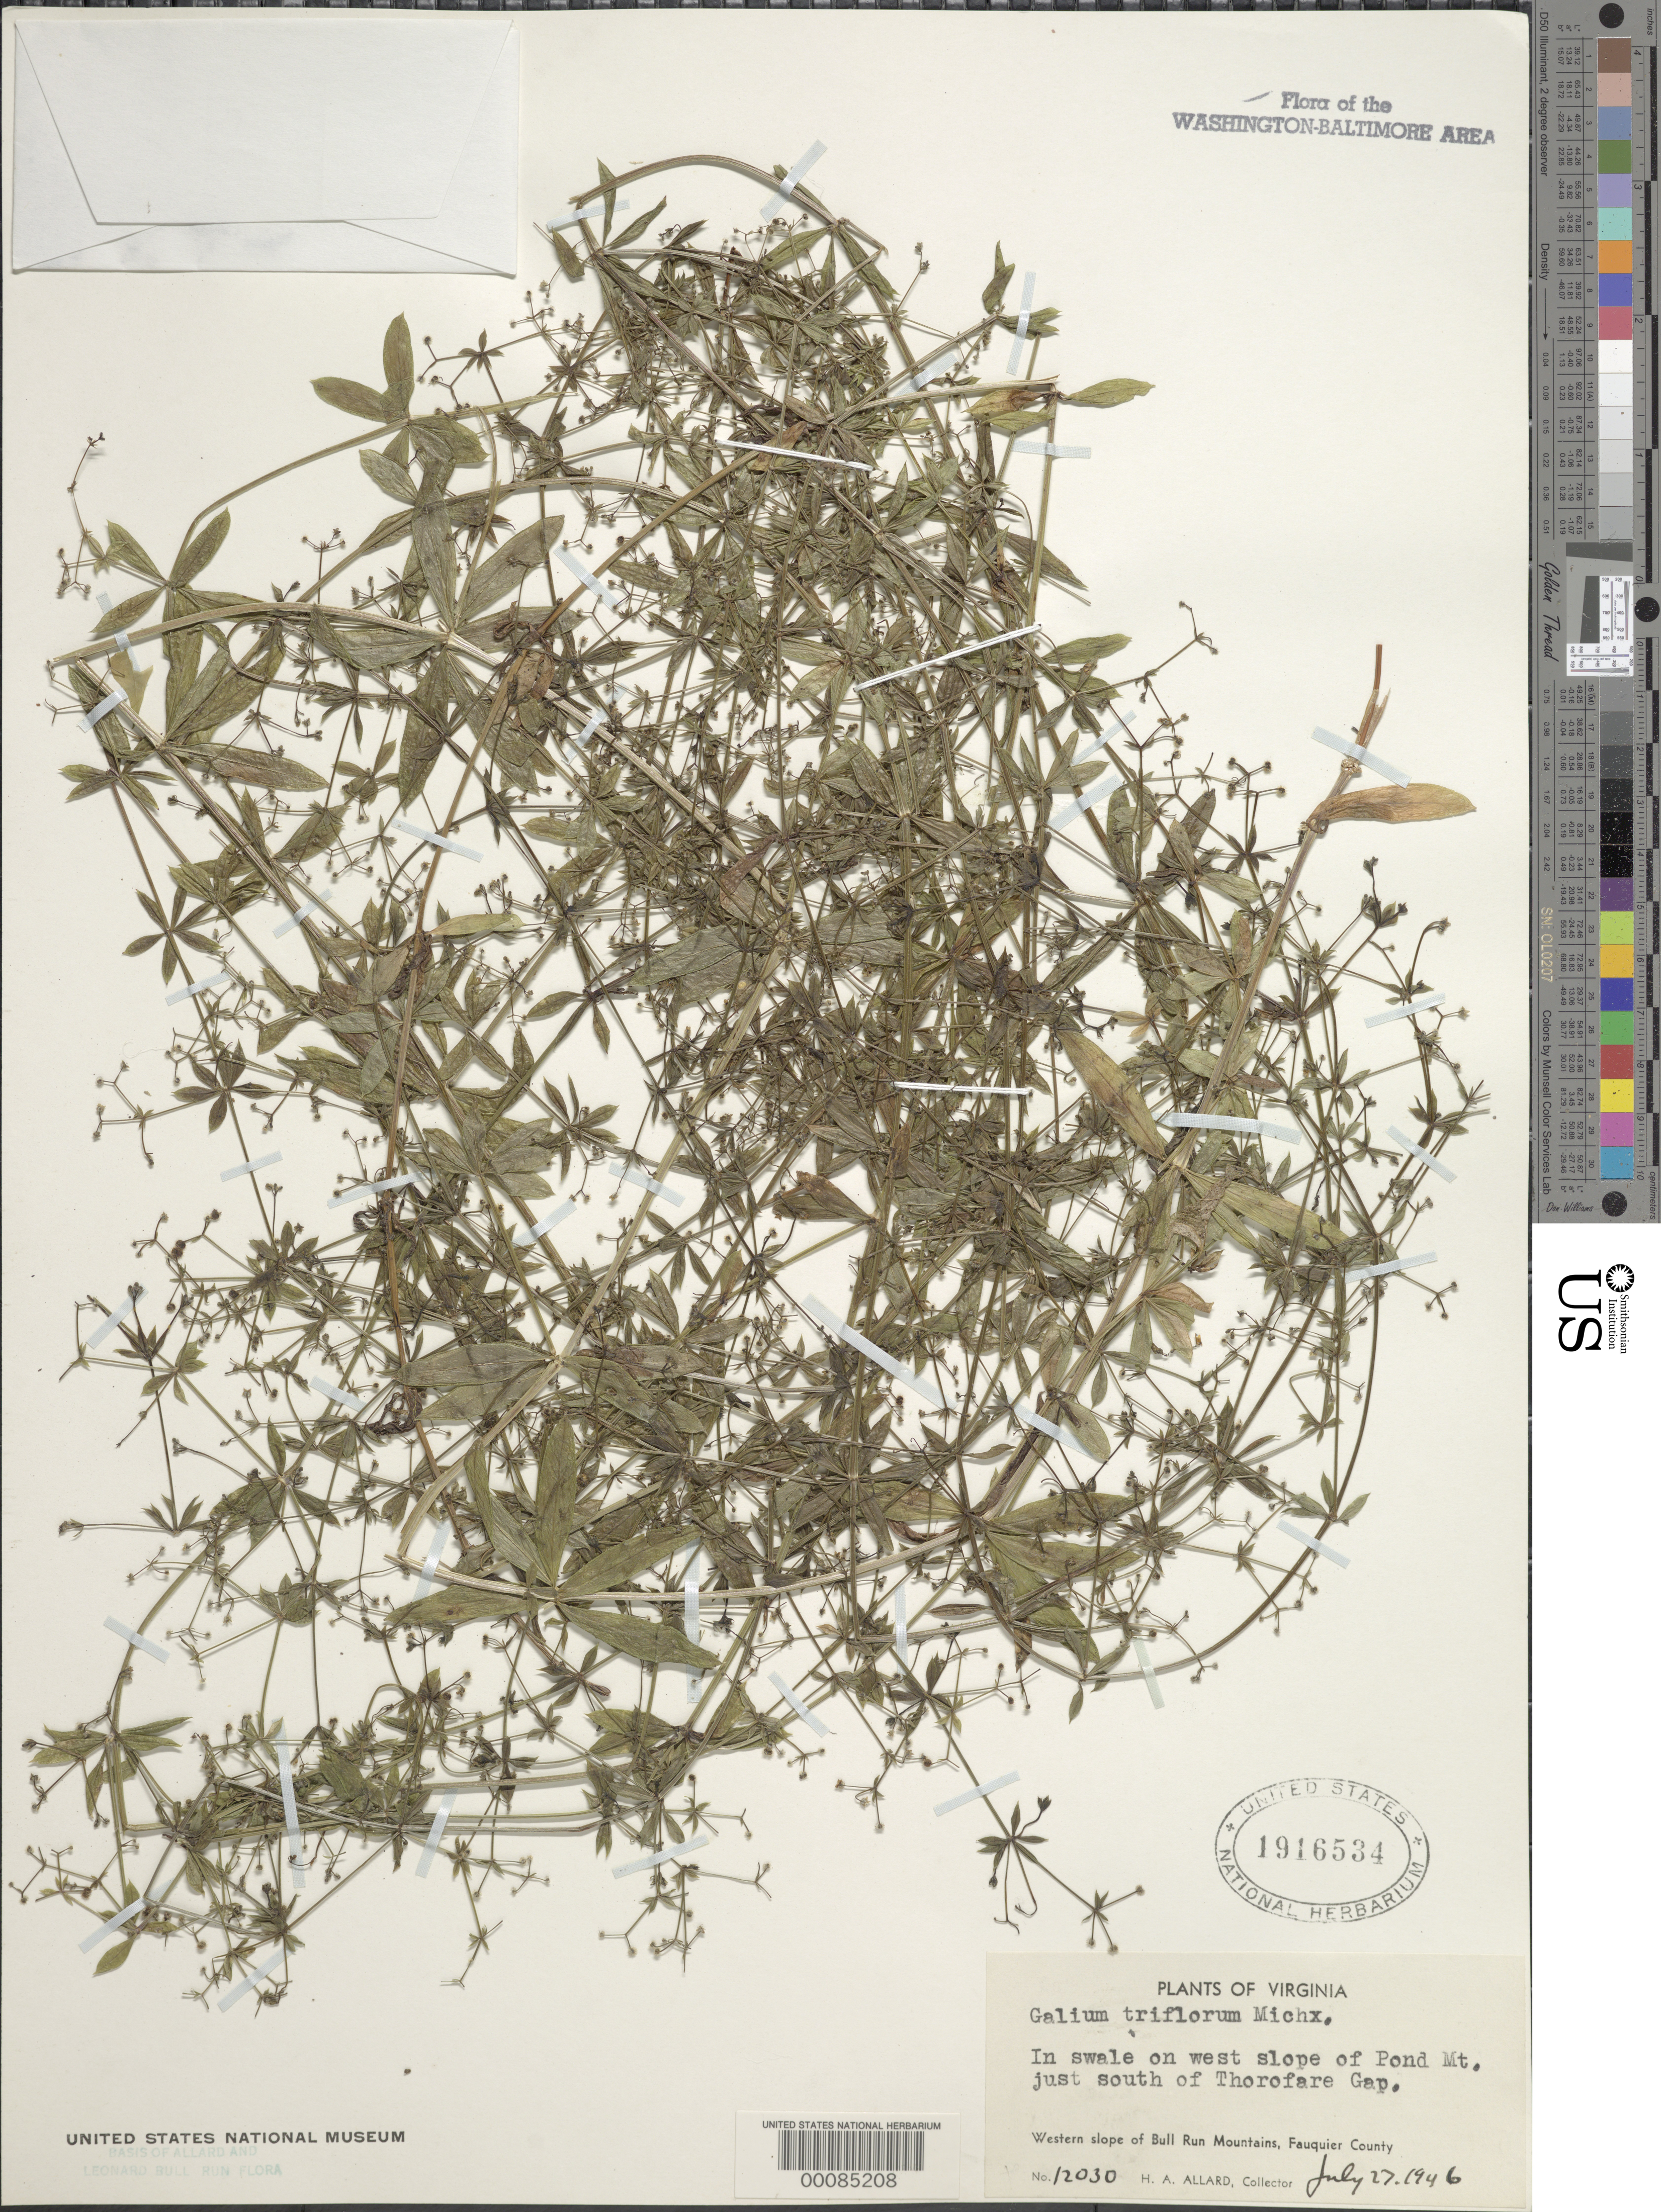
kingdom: Plantae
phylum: Tracheophyta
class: Magnoliopsida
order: Gentianales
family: Rubiaceae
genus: Galium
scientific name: Galium triflorum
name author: Michx.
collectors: H. A. Allard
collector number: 12030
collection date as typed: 27 Jul 1946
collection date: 1946-07-27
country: United States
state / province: Virginia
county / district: Fauquier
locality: Pond Mt., west slope of Bull Run Mts.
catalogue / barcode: US 1916534